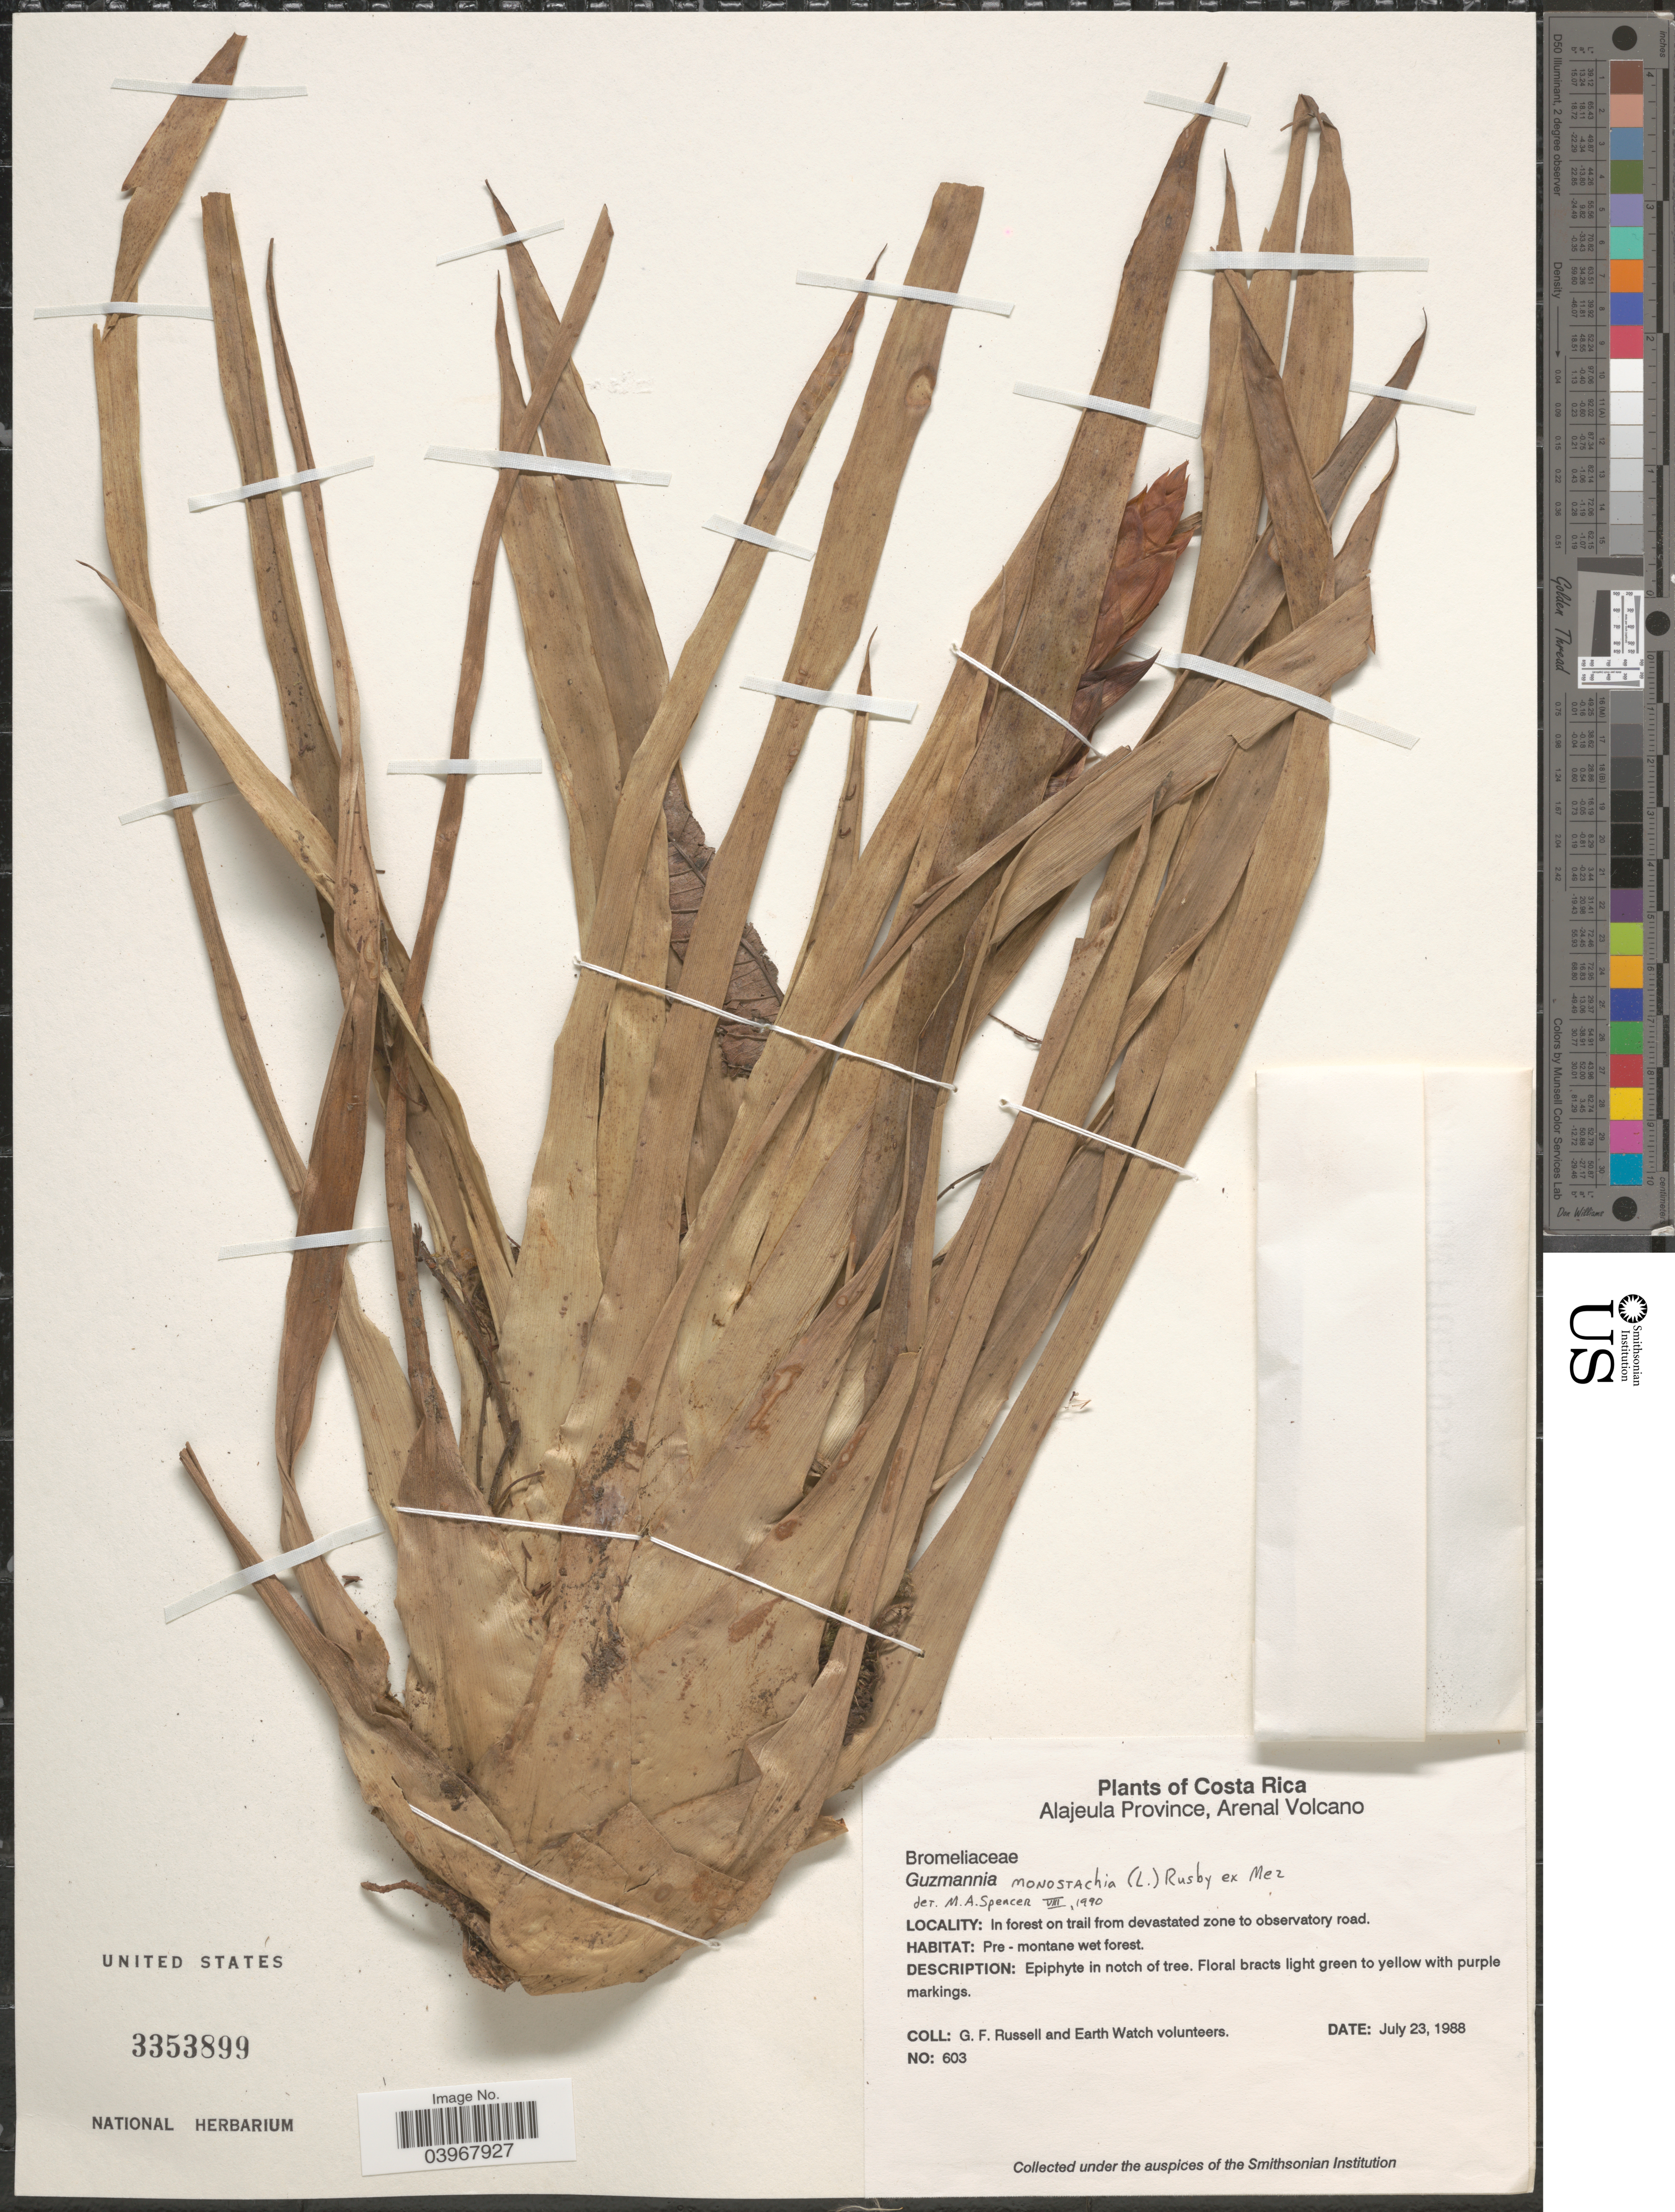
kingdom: Plantae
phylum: Tracheophyta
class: Liliopsida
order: Poales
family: Bromeliaceae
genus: Guzmania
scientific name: Guzmania monostachia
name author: (L.) Rusby ex Mez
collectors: G. Russell & Earthwatch Volunteers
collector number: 603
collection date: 1988-07-23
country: Costa Rica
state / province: Alajuela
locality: Arenal Volcano.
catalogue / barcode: US 3353899